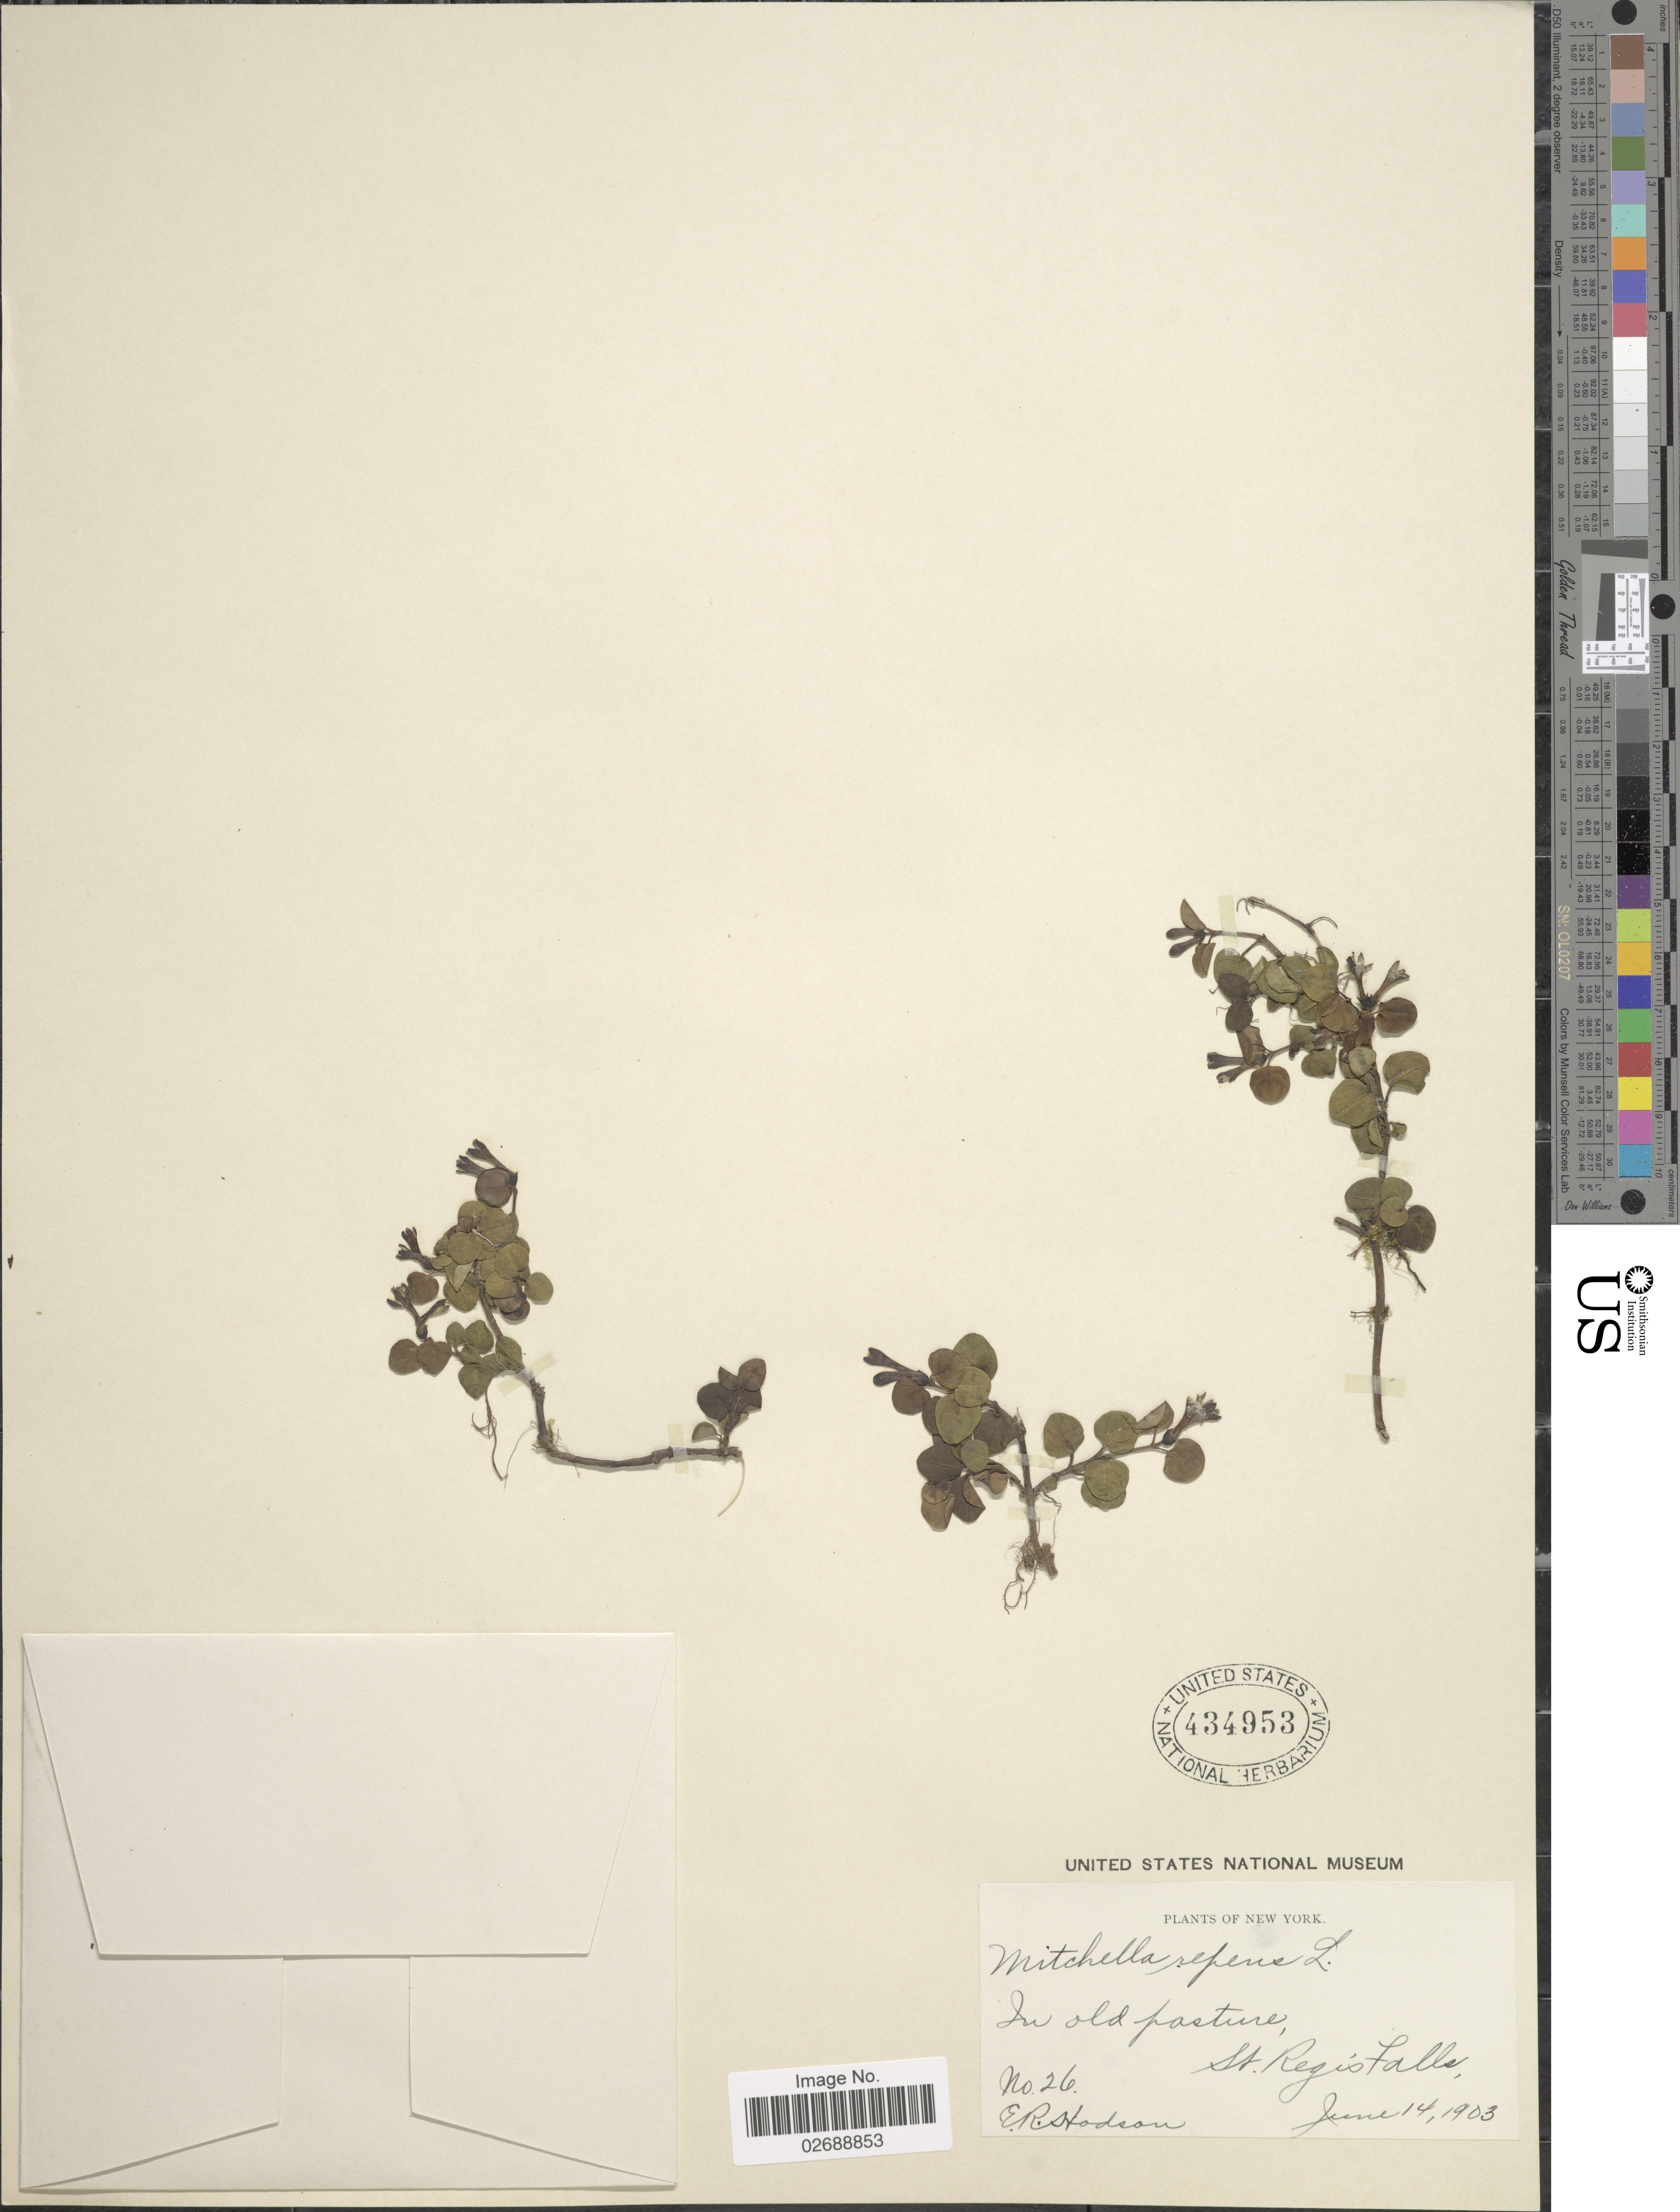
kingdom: Plantae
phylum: Tracheophyta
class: Magnoliopsida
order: Gentianales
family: Rubiaceae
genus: Mitchella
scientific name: Mitchella repens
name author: L.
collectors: E. Hodson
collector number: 26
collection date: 1903-06-14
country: United States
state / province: New York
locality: St. Regis Falls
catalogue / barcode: US 434953